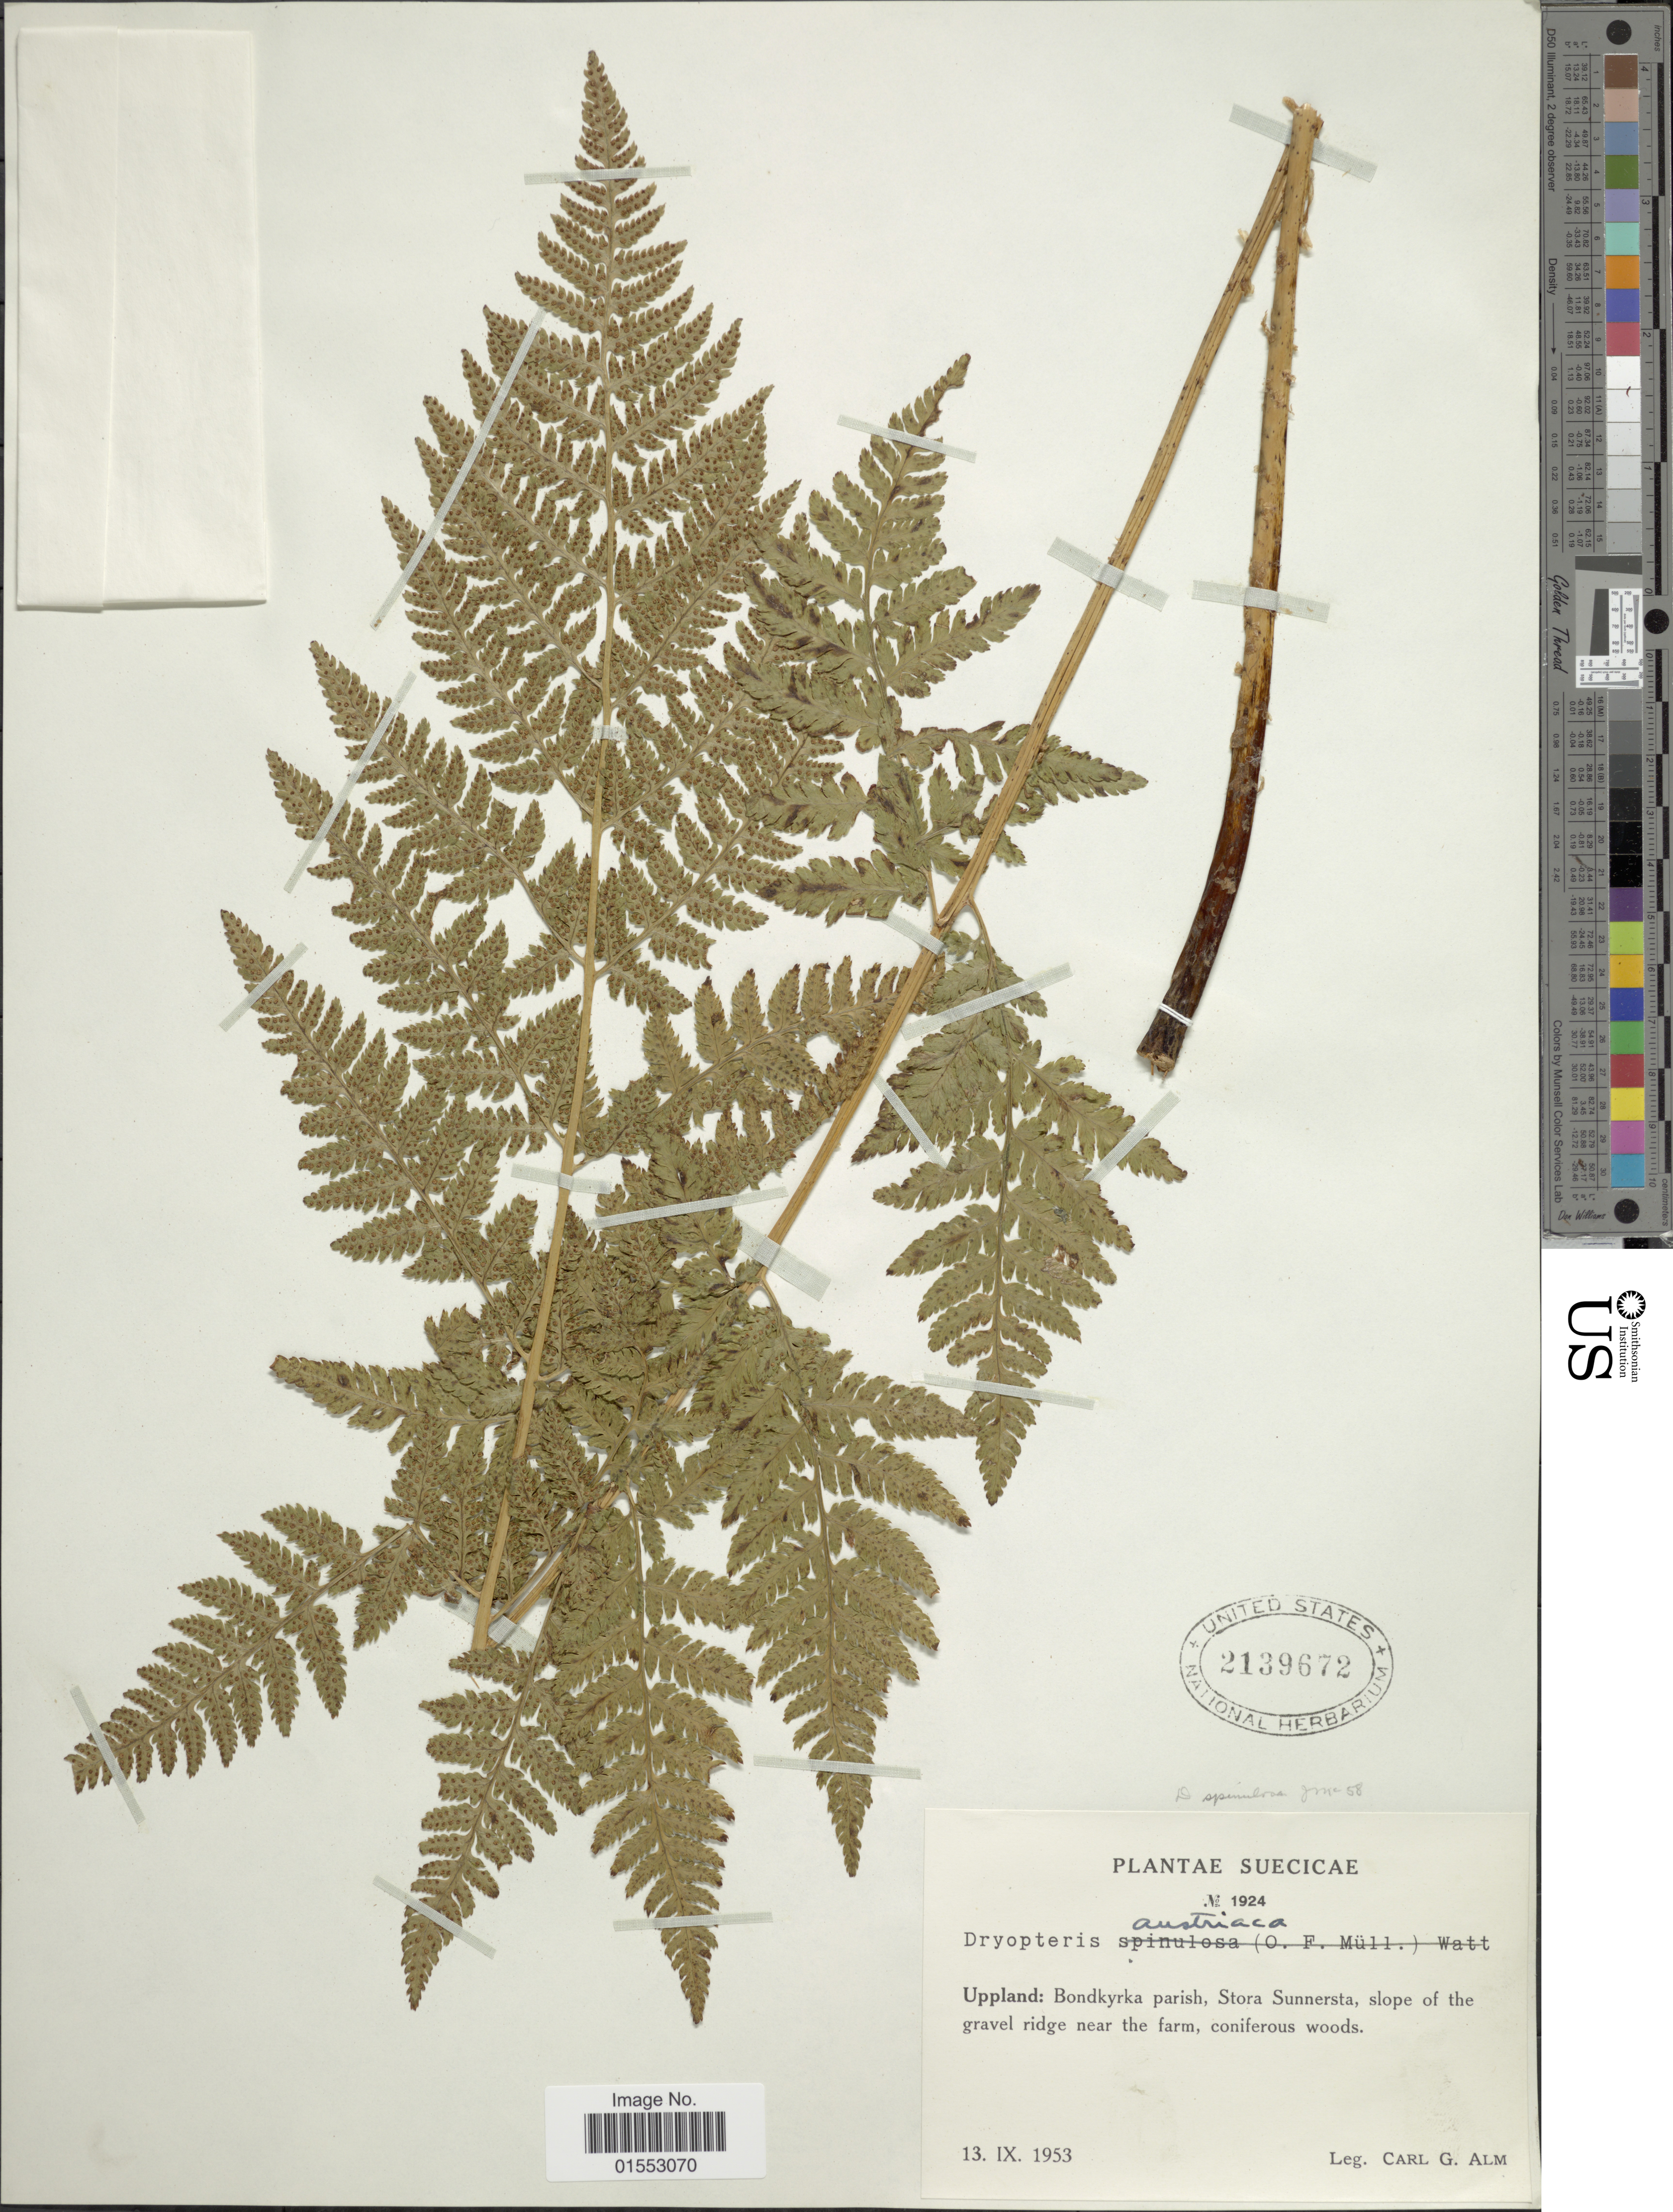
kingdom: Plantae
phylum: Tracheophyta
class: Polypodiopsida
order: Polypodiales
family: Dryopteridaceae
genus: Dryopteris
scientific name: Dryopteris carthusiana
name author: (Villars) H.P. Fuchs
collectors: C. G. Alm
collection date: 1953-09-13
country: Sweden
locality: Uppland: Bondkyrka parish, Stora Sunnersta, slope of the gravel ridge near the farm, coniferous woods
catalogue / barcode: US 2139672